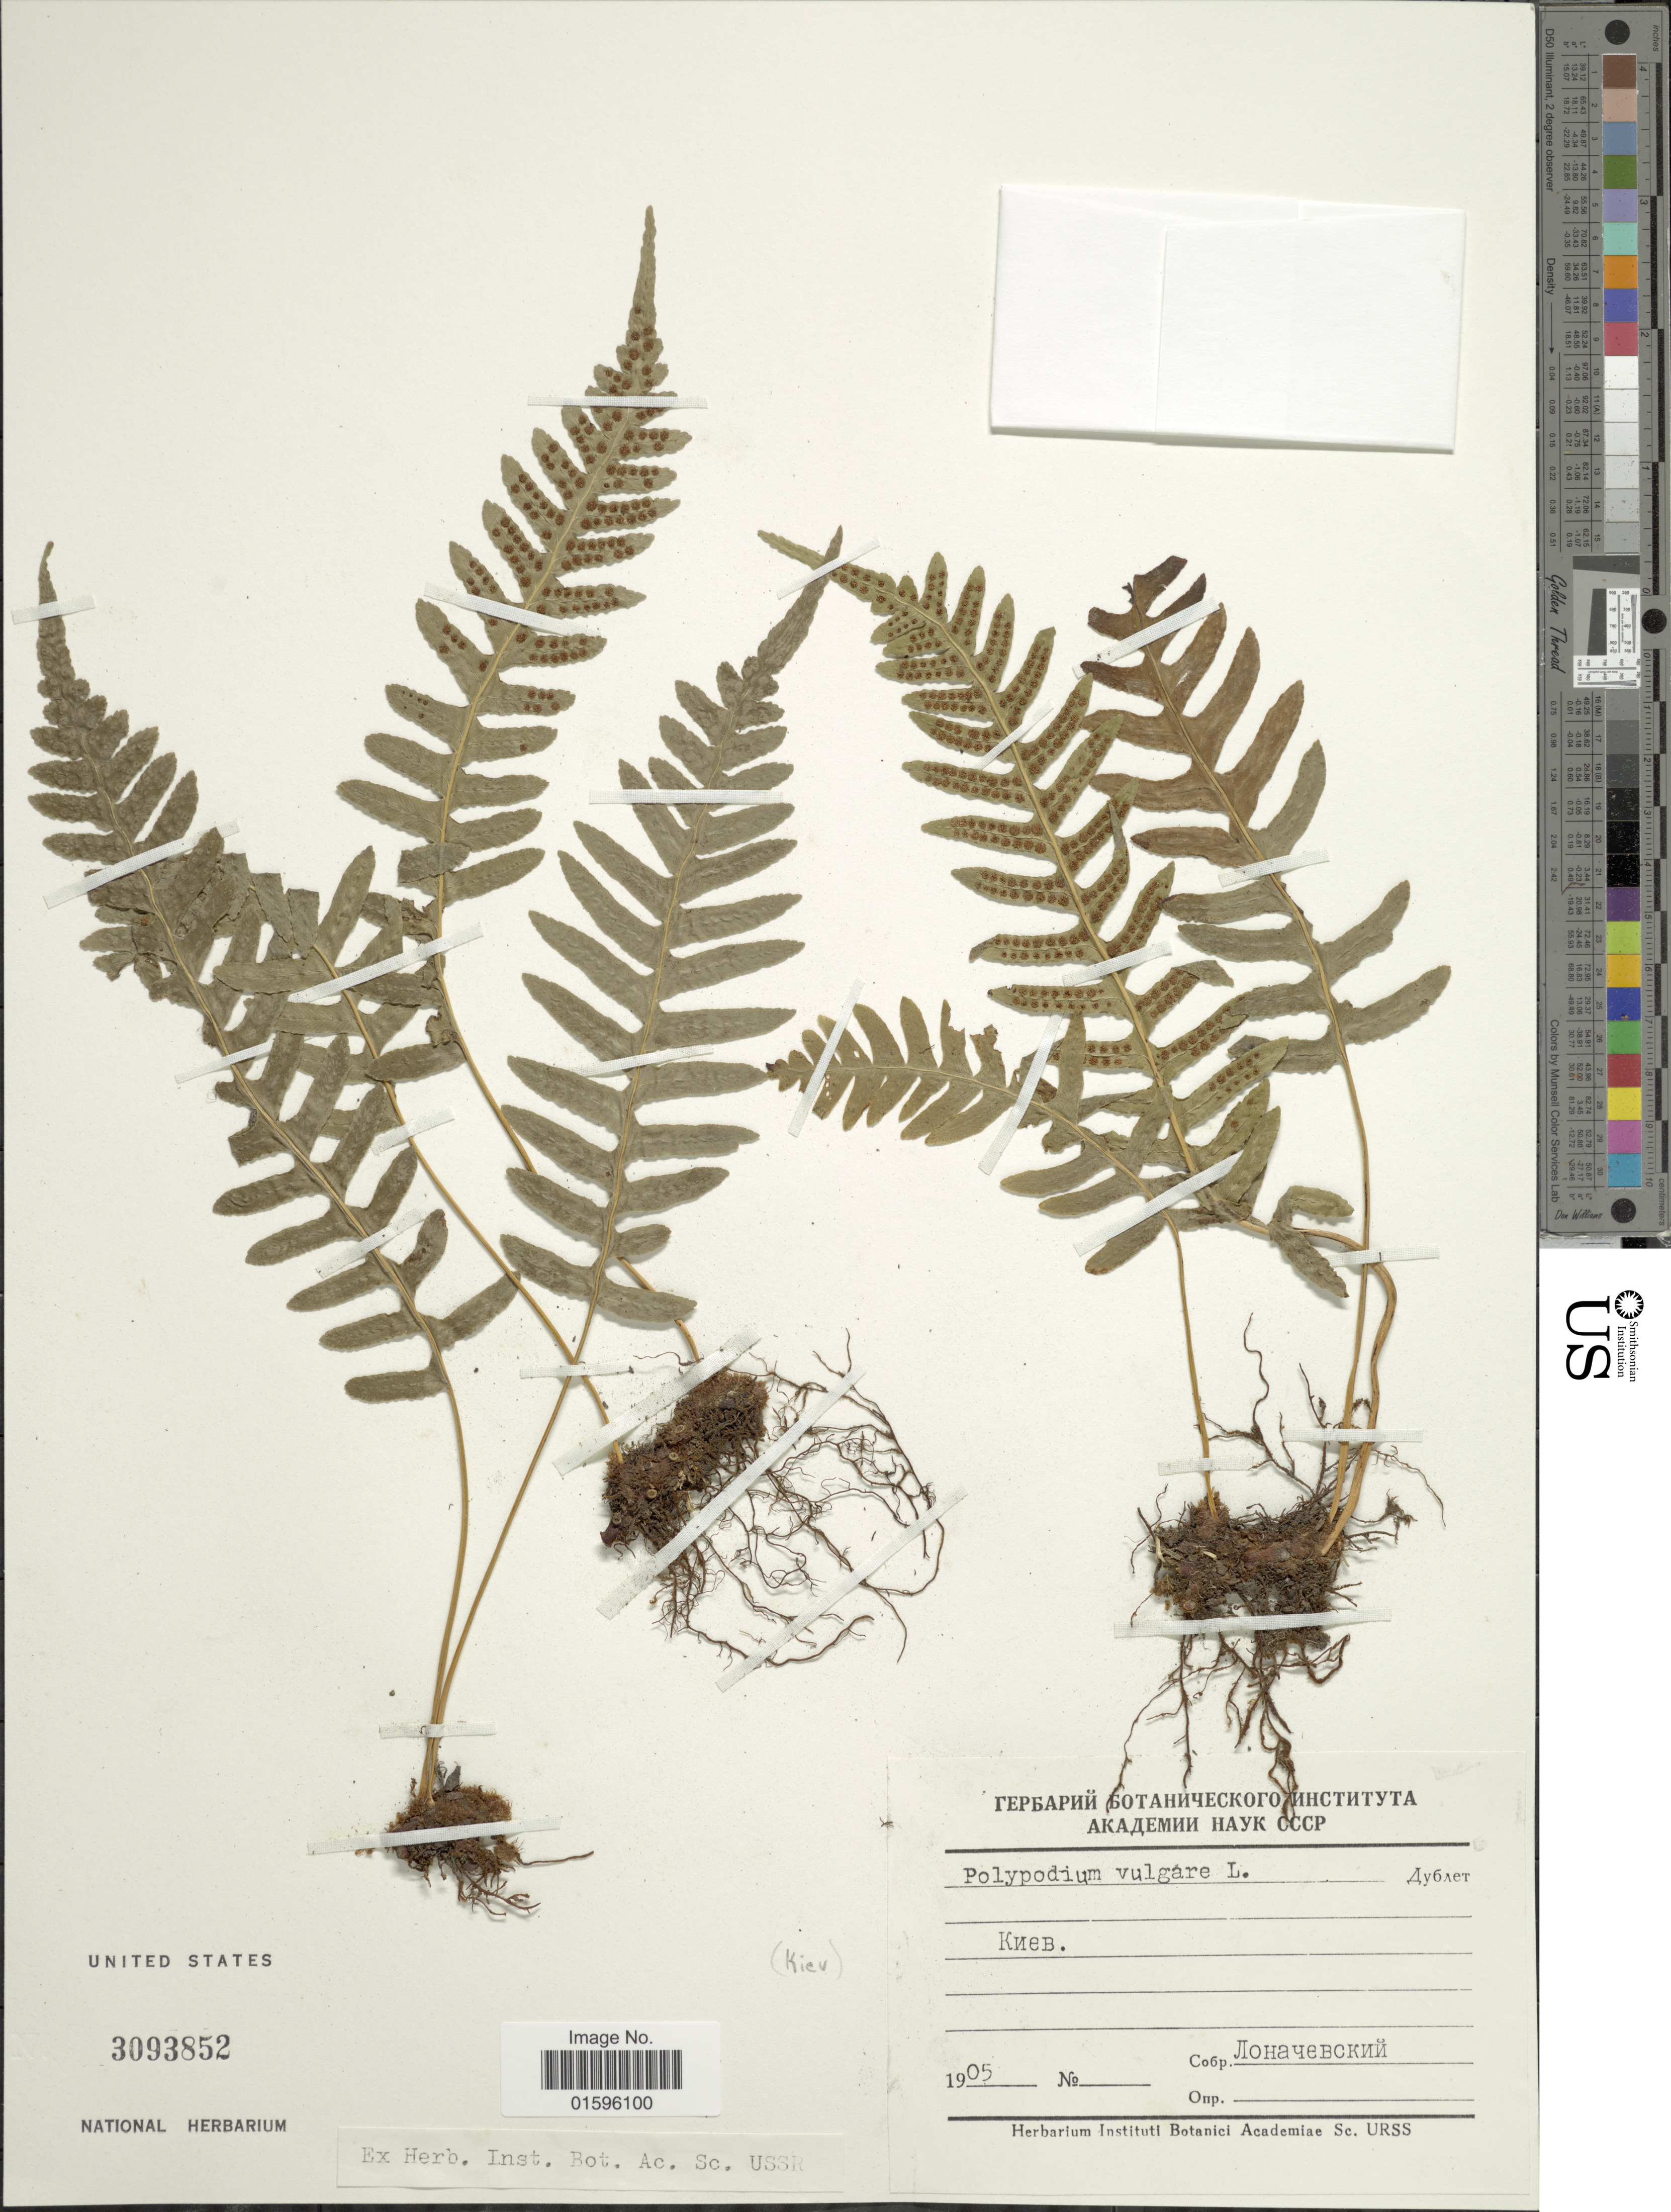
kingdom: Plantae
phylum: Tracheophyta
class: Polypodiopsida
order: Polypodiales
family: Polypodiaceae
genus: Polypodium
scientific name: Polypodium vulgare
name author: L.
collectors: -. Lonachevskiy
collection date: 1905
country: Ukraine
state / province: Kiev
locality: Kiev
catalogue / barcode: US 3093852